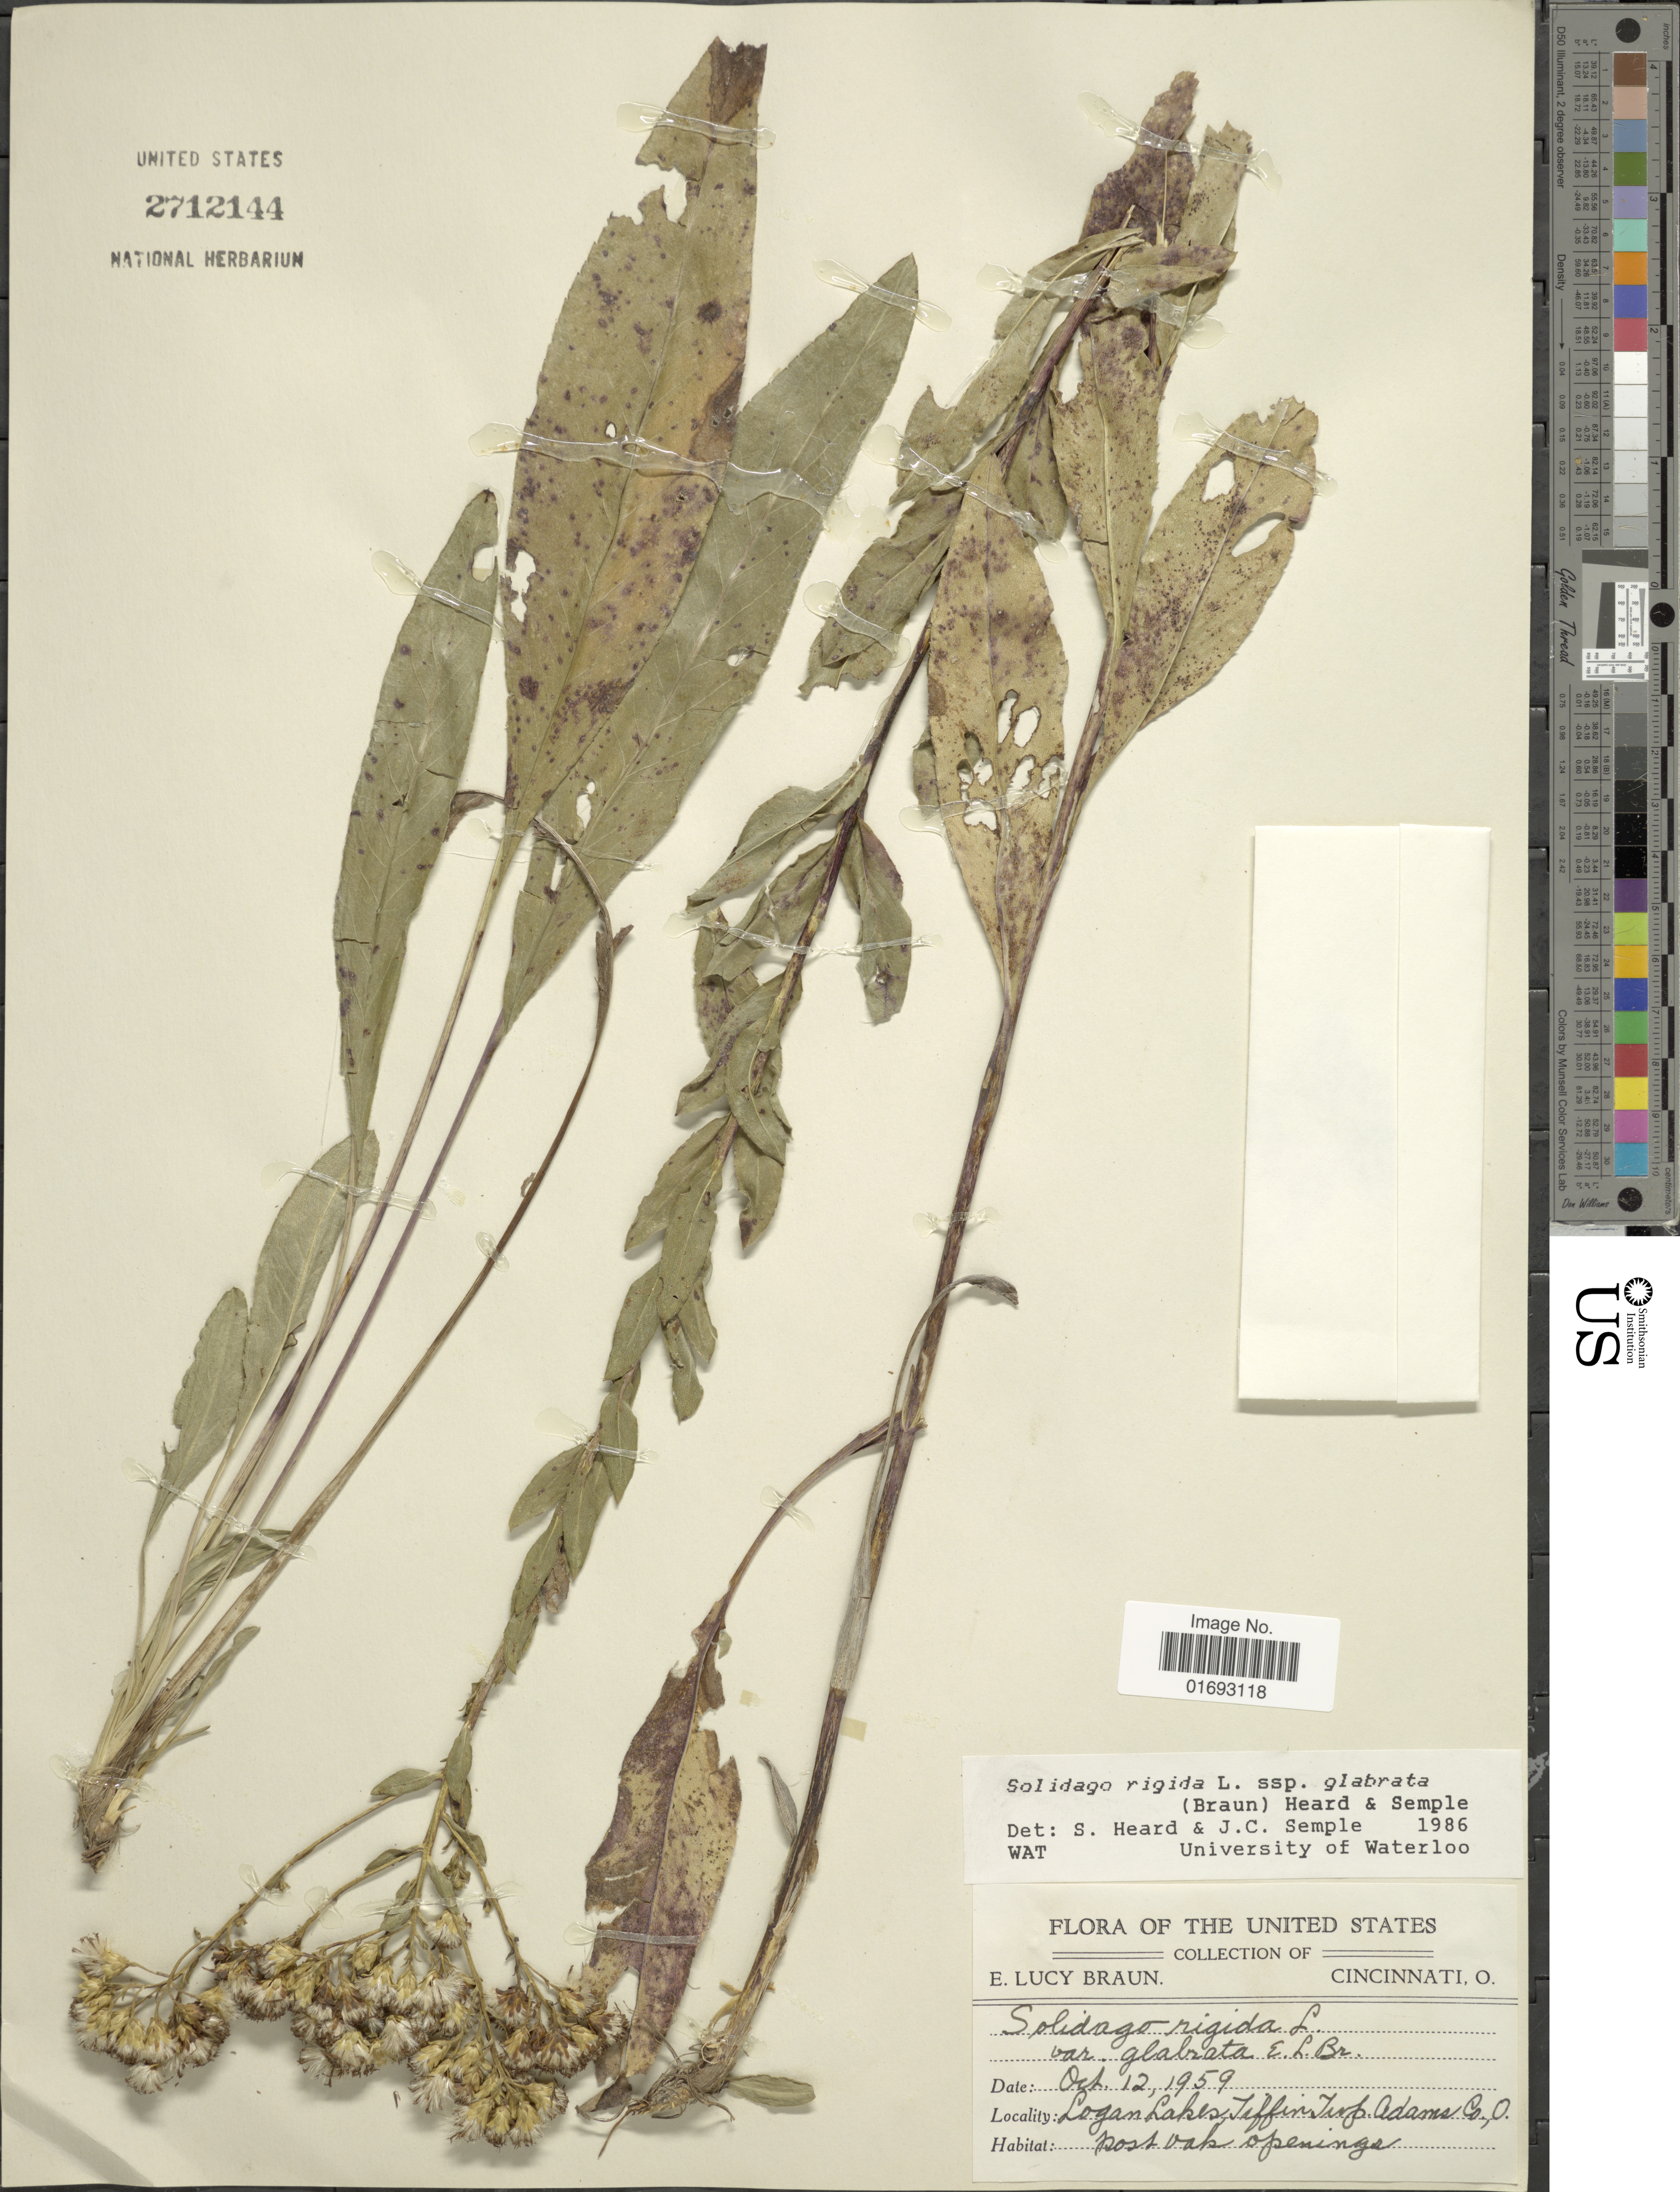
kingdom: Plantae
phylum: Tracheophyta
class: Magnoliopsida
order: Asterales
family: Asteraceae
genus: Oligoneuron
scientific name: Oligoneuron rigidum var. glabrata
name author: (E.L. Braun) G.L. Nesom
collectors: E. L. Braun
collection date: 1959-10-12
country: United States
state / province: Ohio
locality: Logan Lakes Iiffin Iup, Adams Co., post oak openings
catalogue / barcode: US 2712144